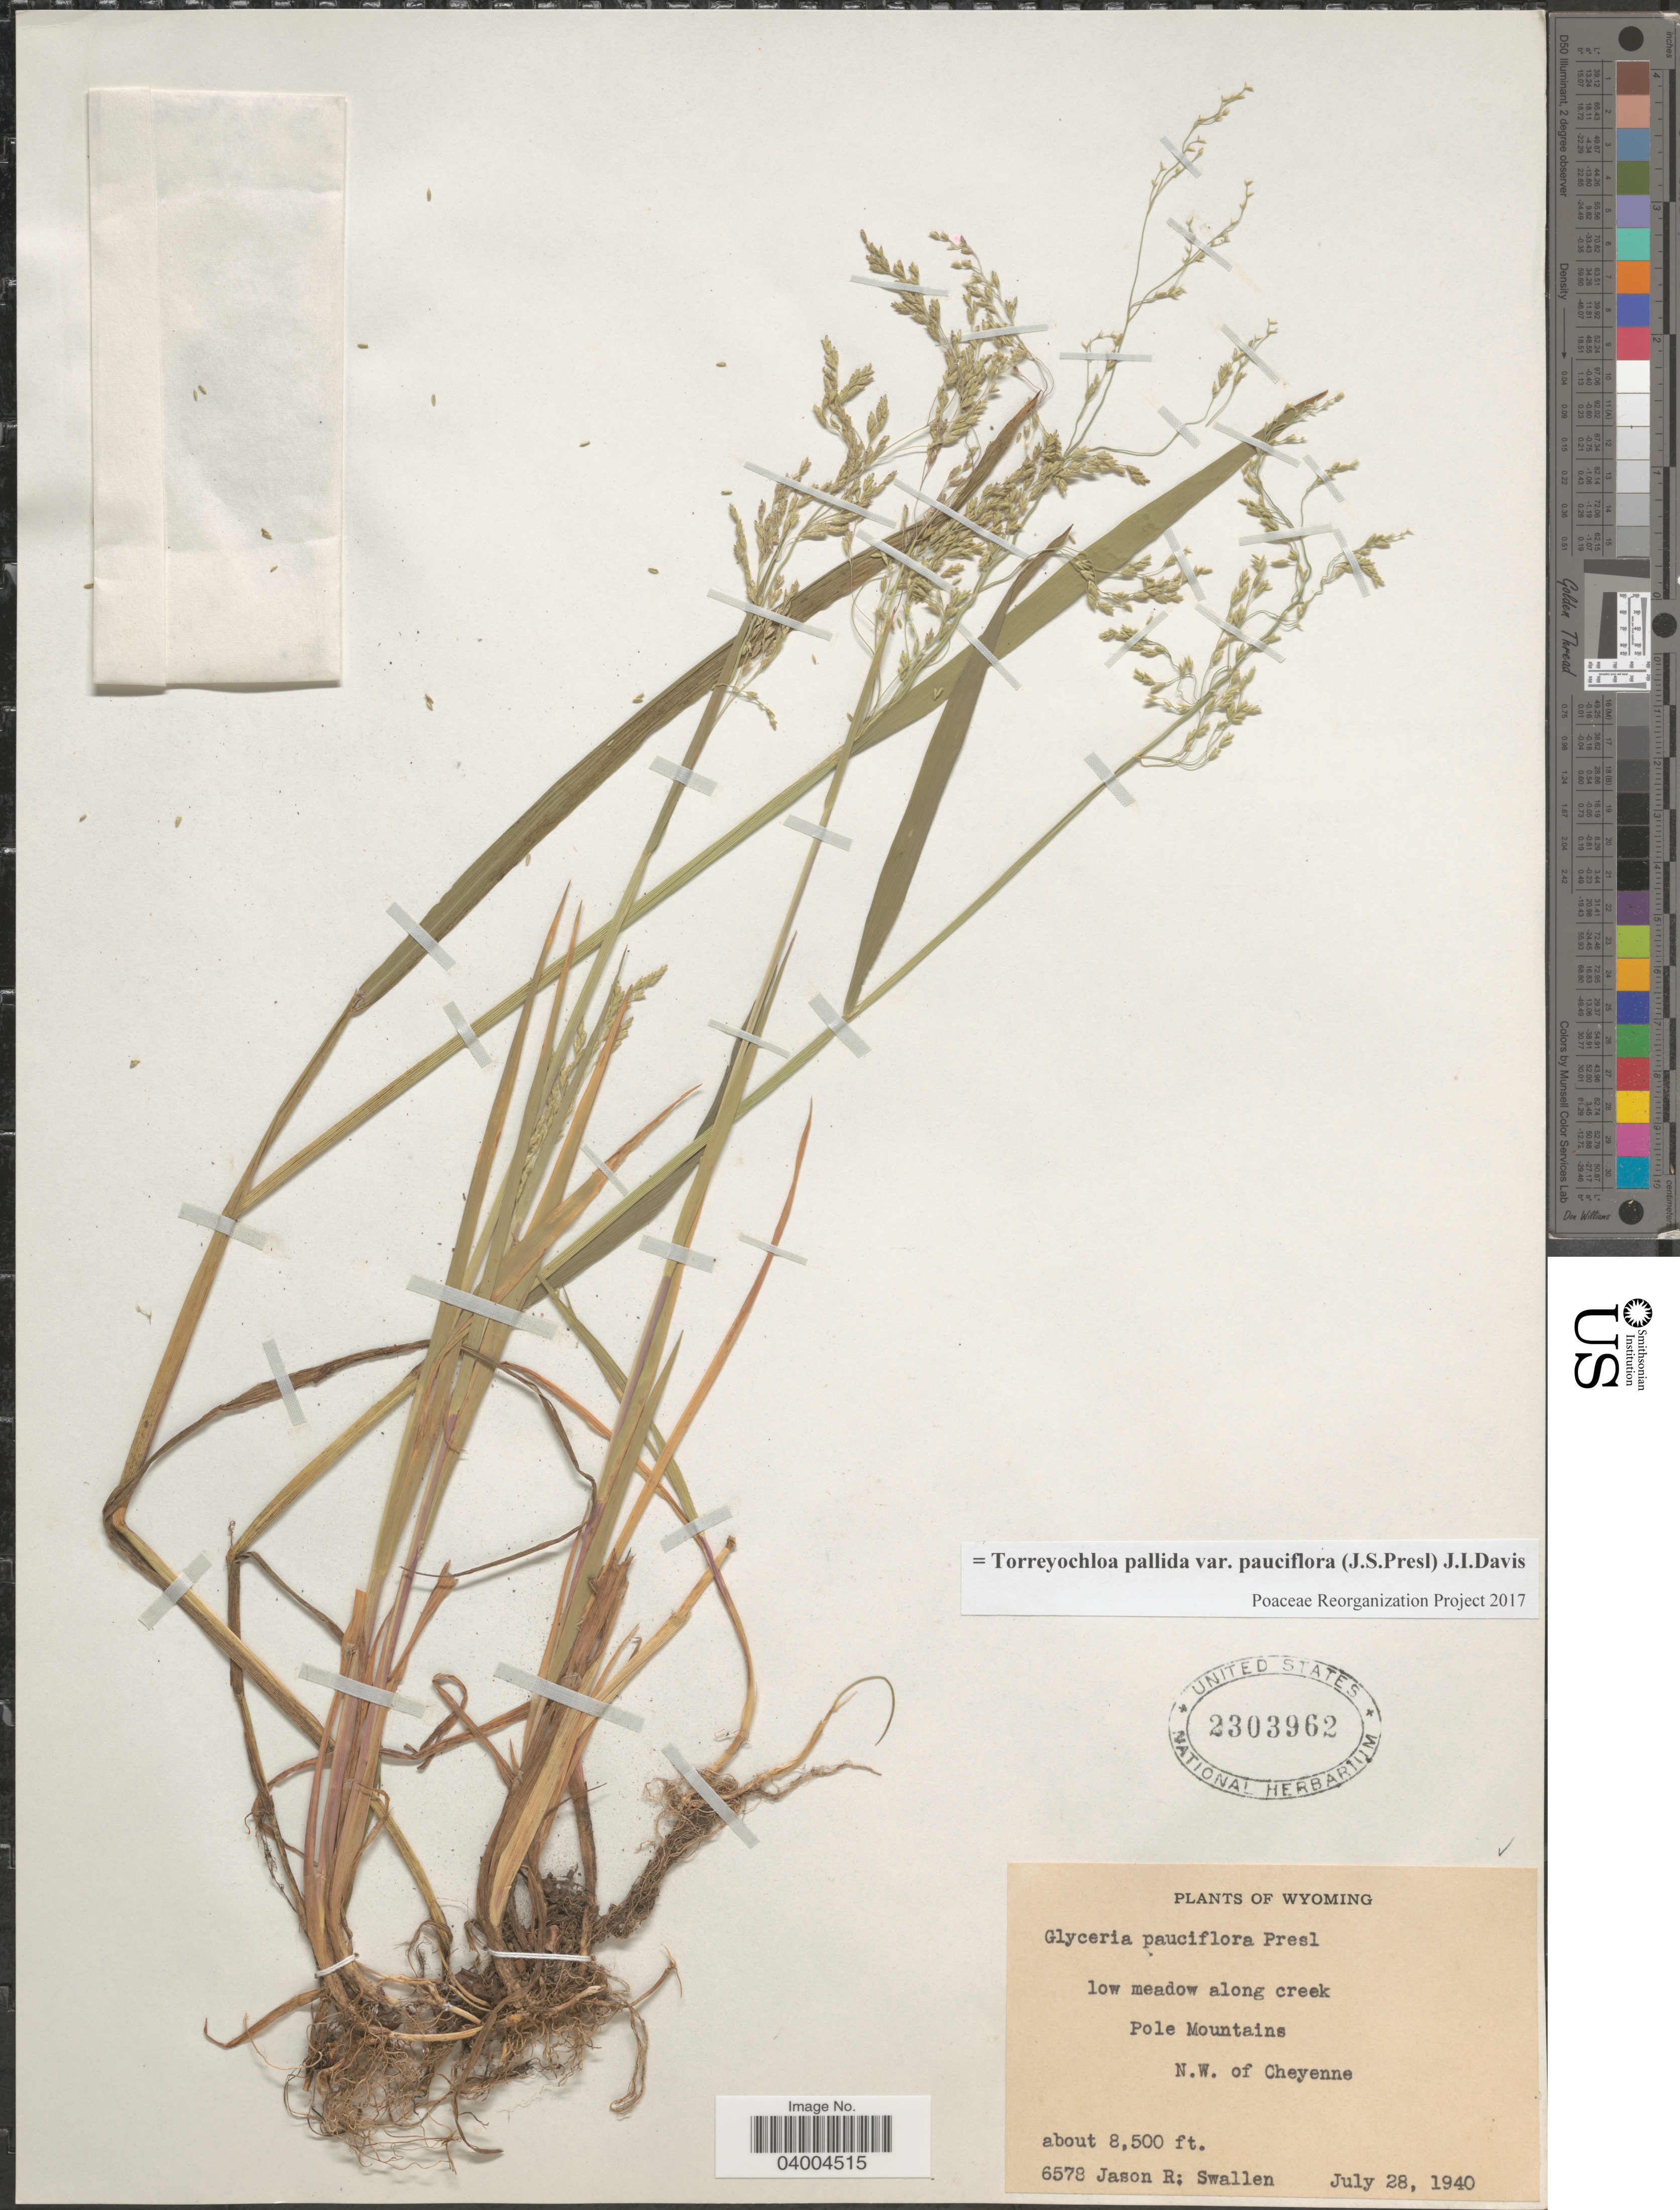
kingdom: Plantae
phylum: Tracheophyta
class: Liliopsida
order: Poales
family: Poaceae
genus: Torreyochloa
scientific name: Torreyochloa pallida var. pauciflora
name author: (J. Presl) J.I. Davis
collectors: J. R. Swallen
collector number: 6578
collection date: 1940-07-28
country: United States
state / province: Wyoming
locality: Low meadow along creek. Pole Mountains. N.W. of Cheyenne.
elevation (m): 2591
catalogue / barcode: US 2303962